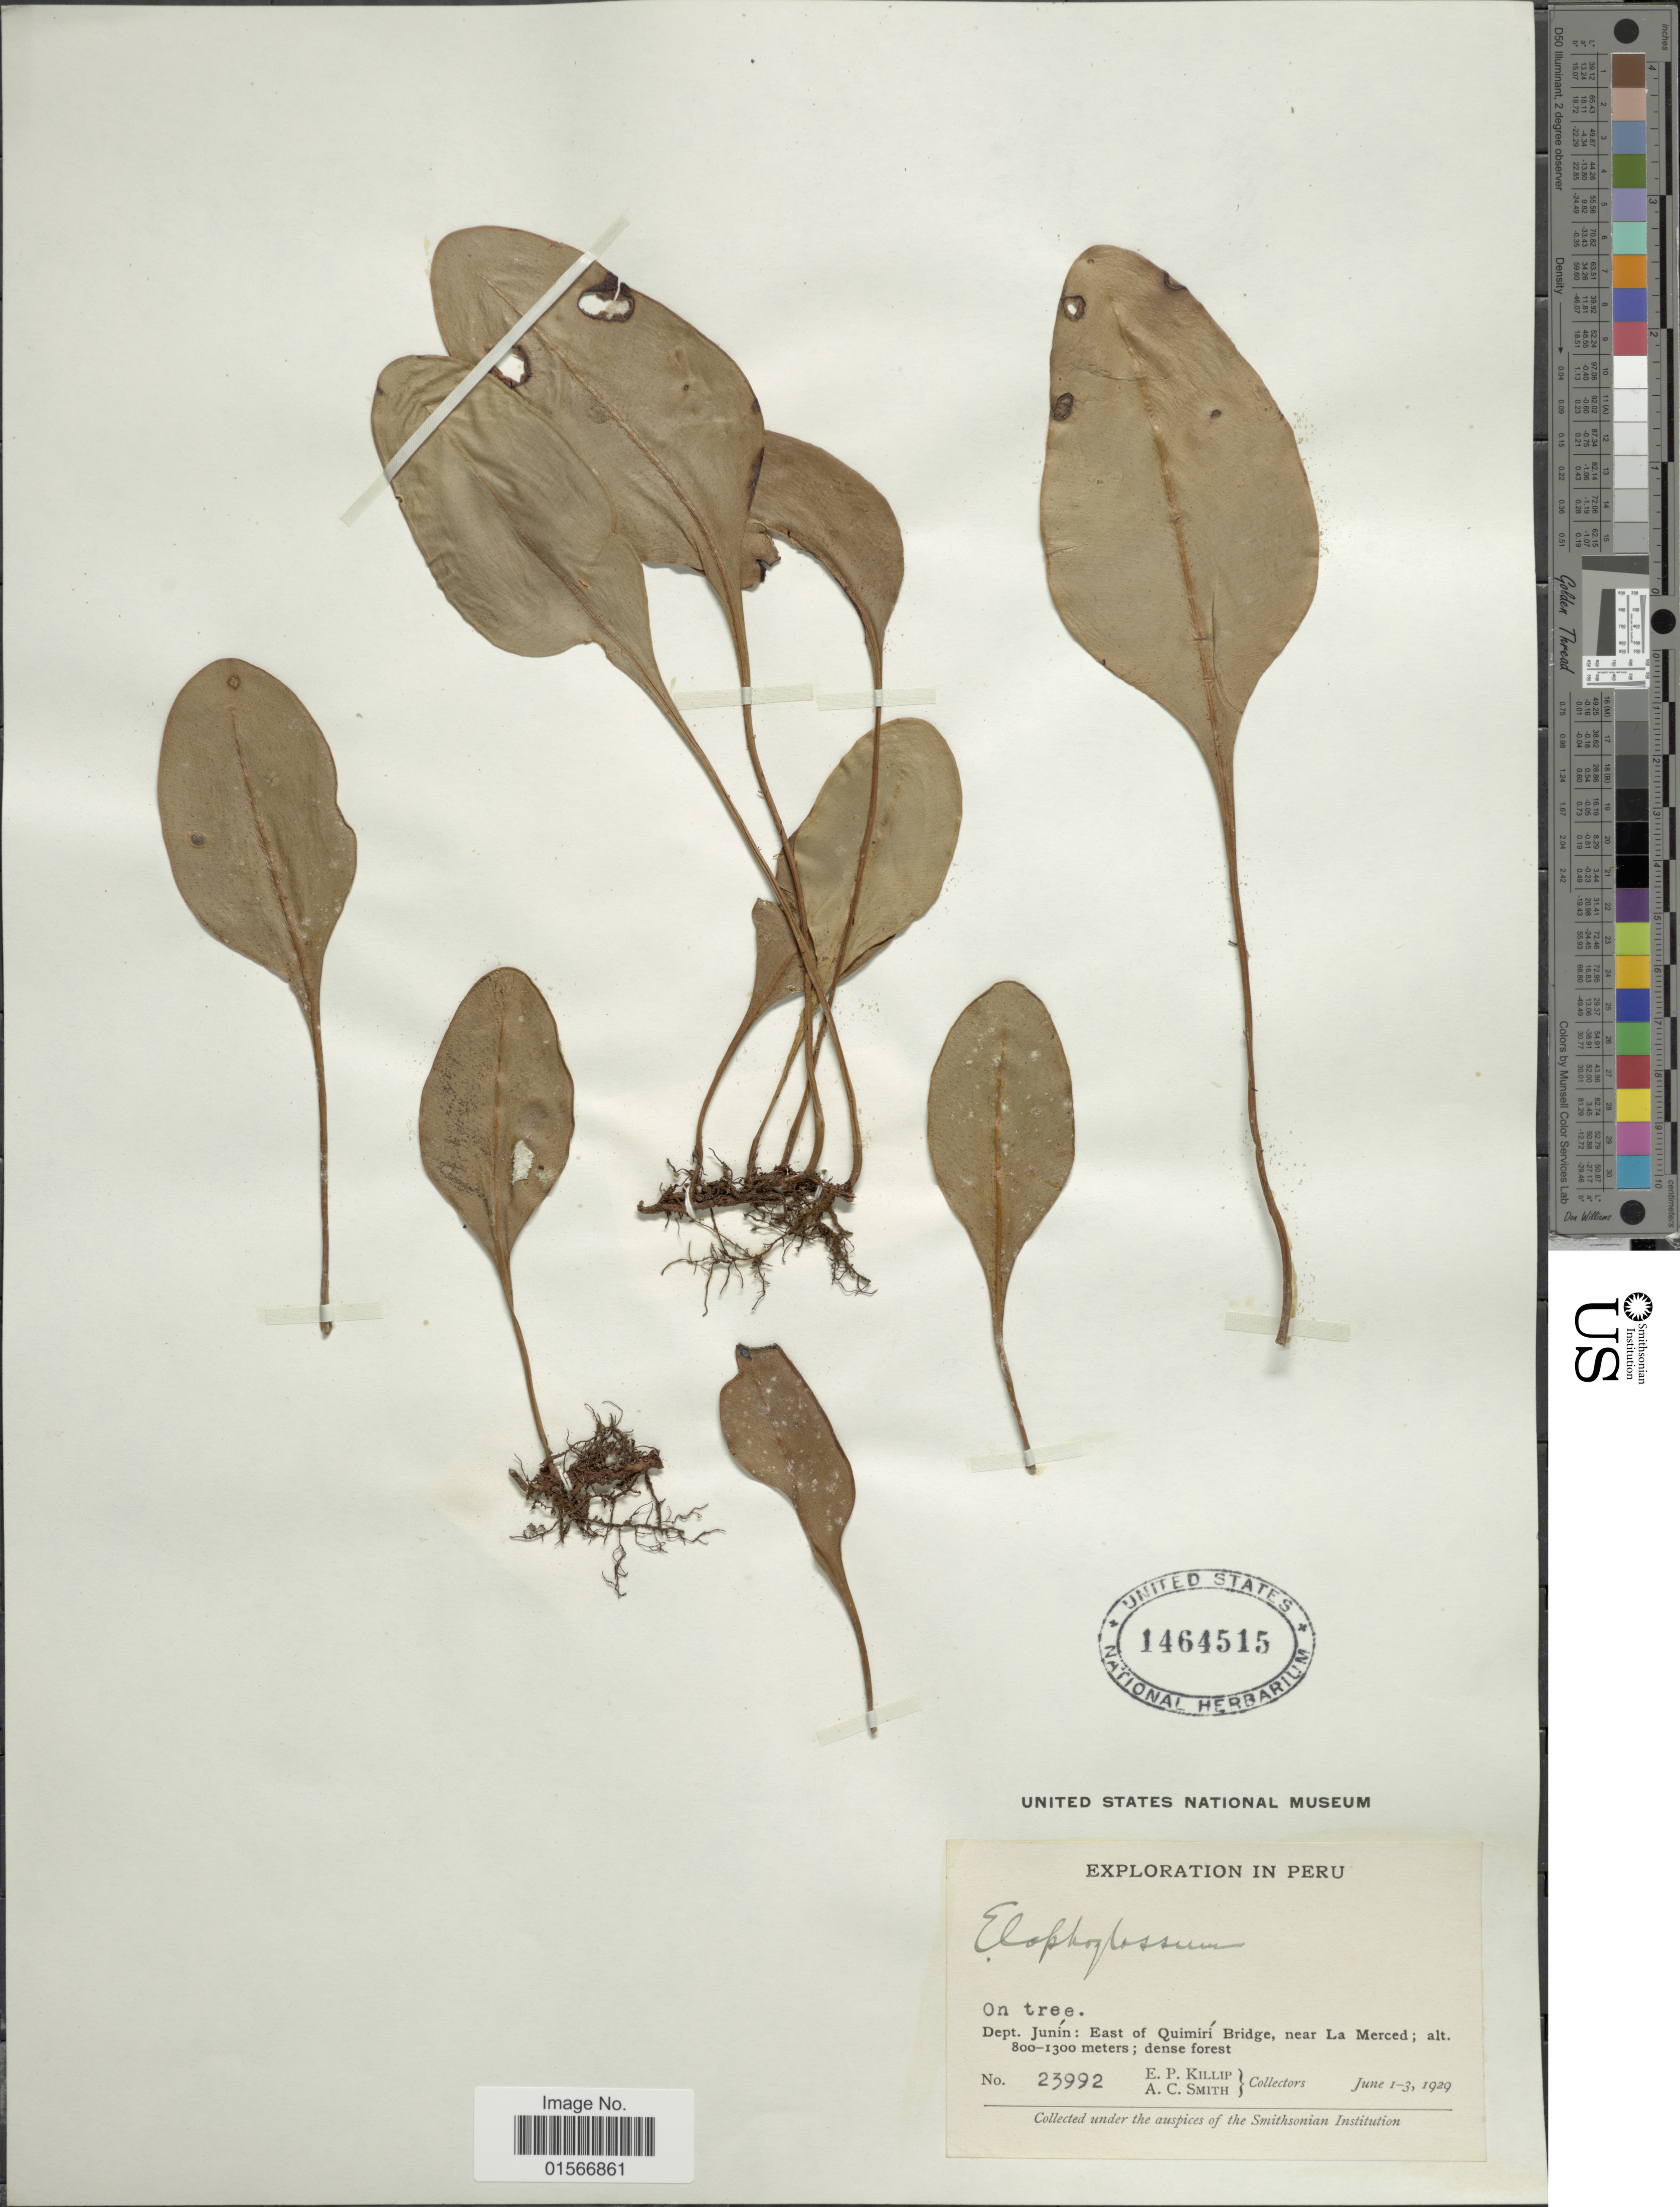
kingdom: Plantae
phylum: Tracheophyta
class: Polypodiopsida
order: Polypodiales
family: Dryopteridaceae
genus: Elaphoglossum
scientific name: Elaphoglossum lingua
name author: (C. Presl) Brack.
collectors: E. P. Killip & A. C. Smith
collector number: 23992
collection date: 1929-06-01/1929-06-03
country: Peru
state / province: Junín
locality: Dept. Junín: East of Quimirí Bridge, near La Merced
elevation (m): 800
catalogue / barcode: US 1464515